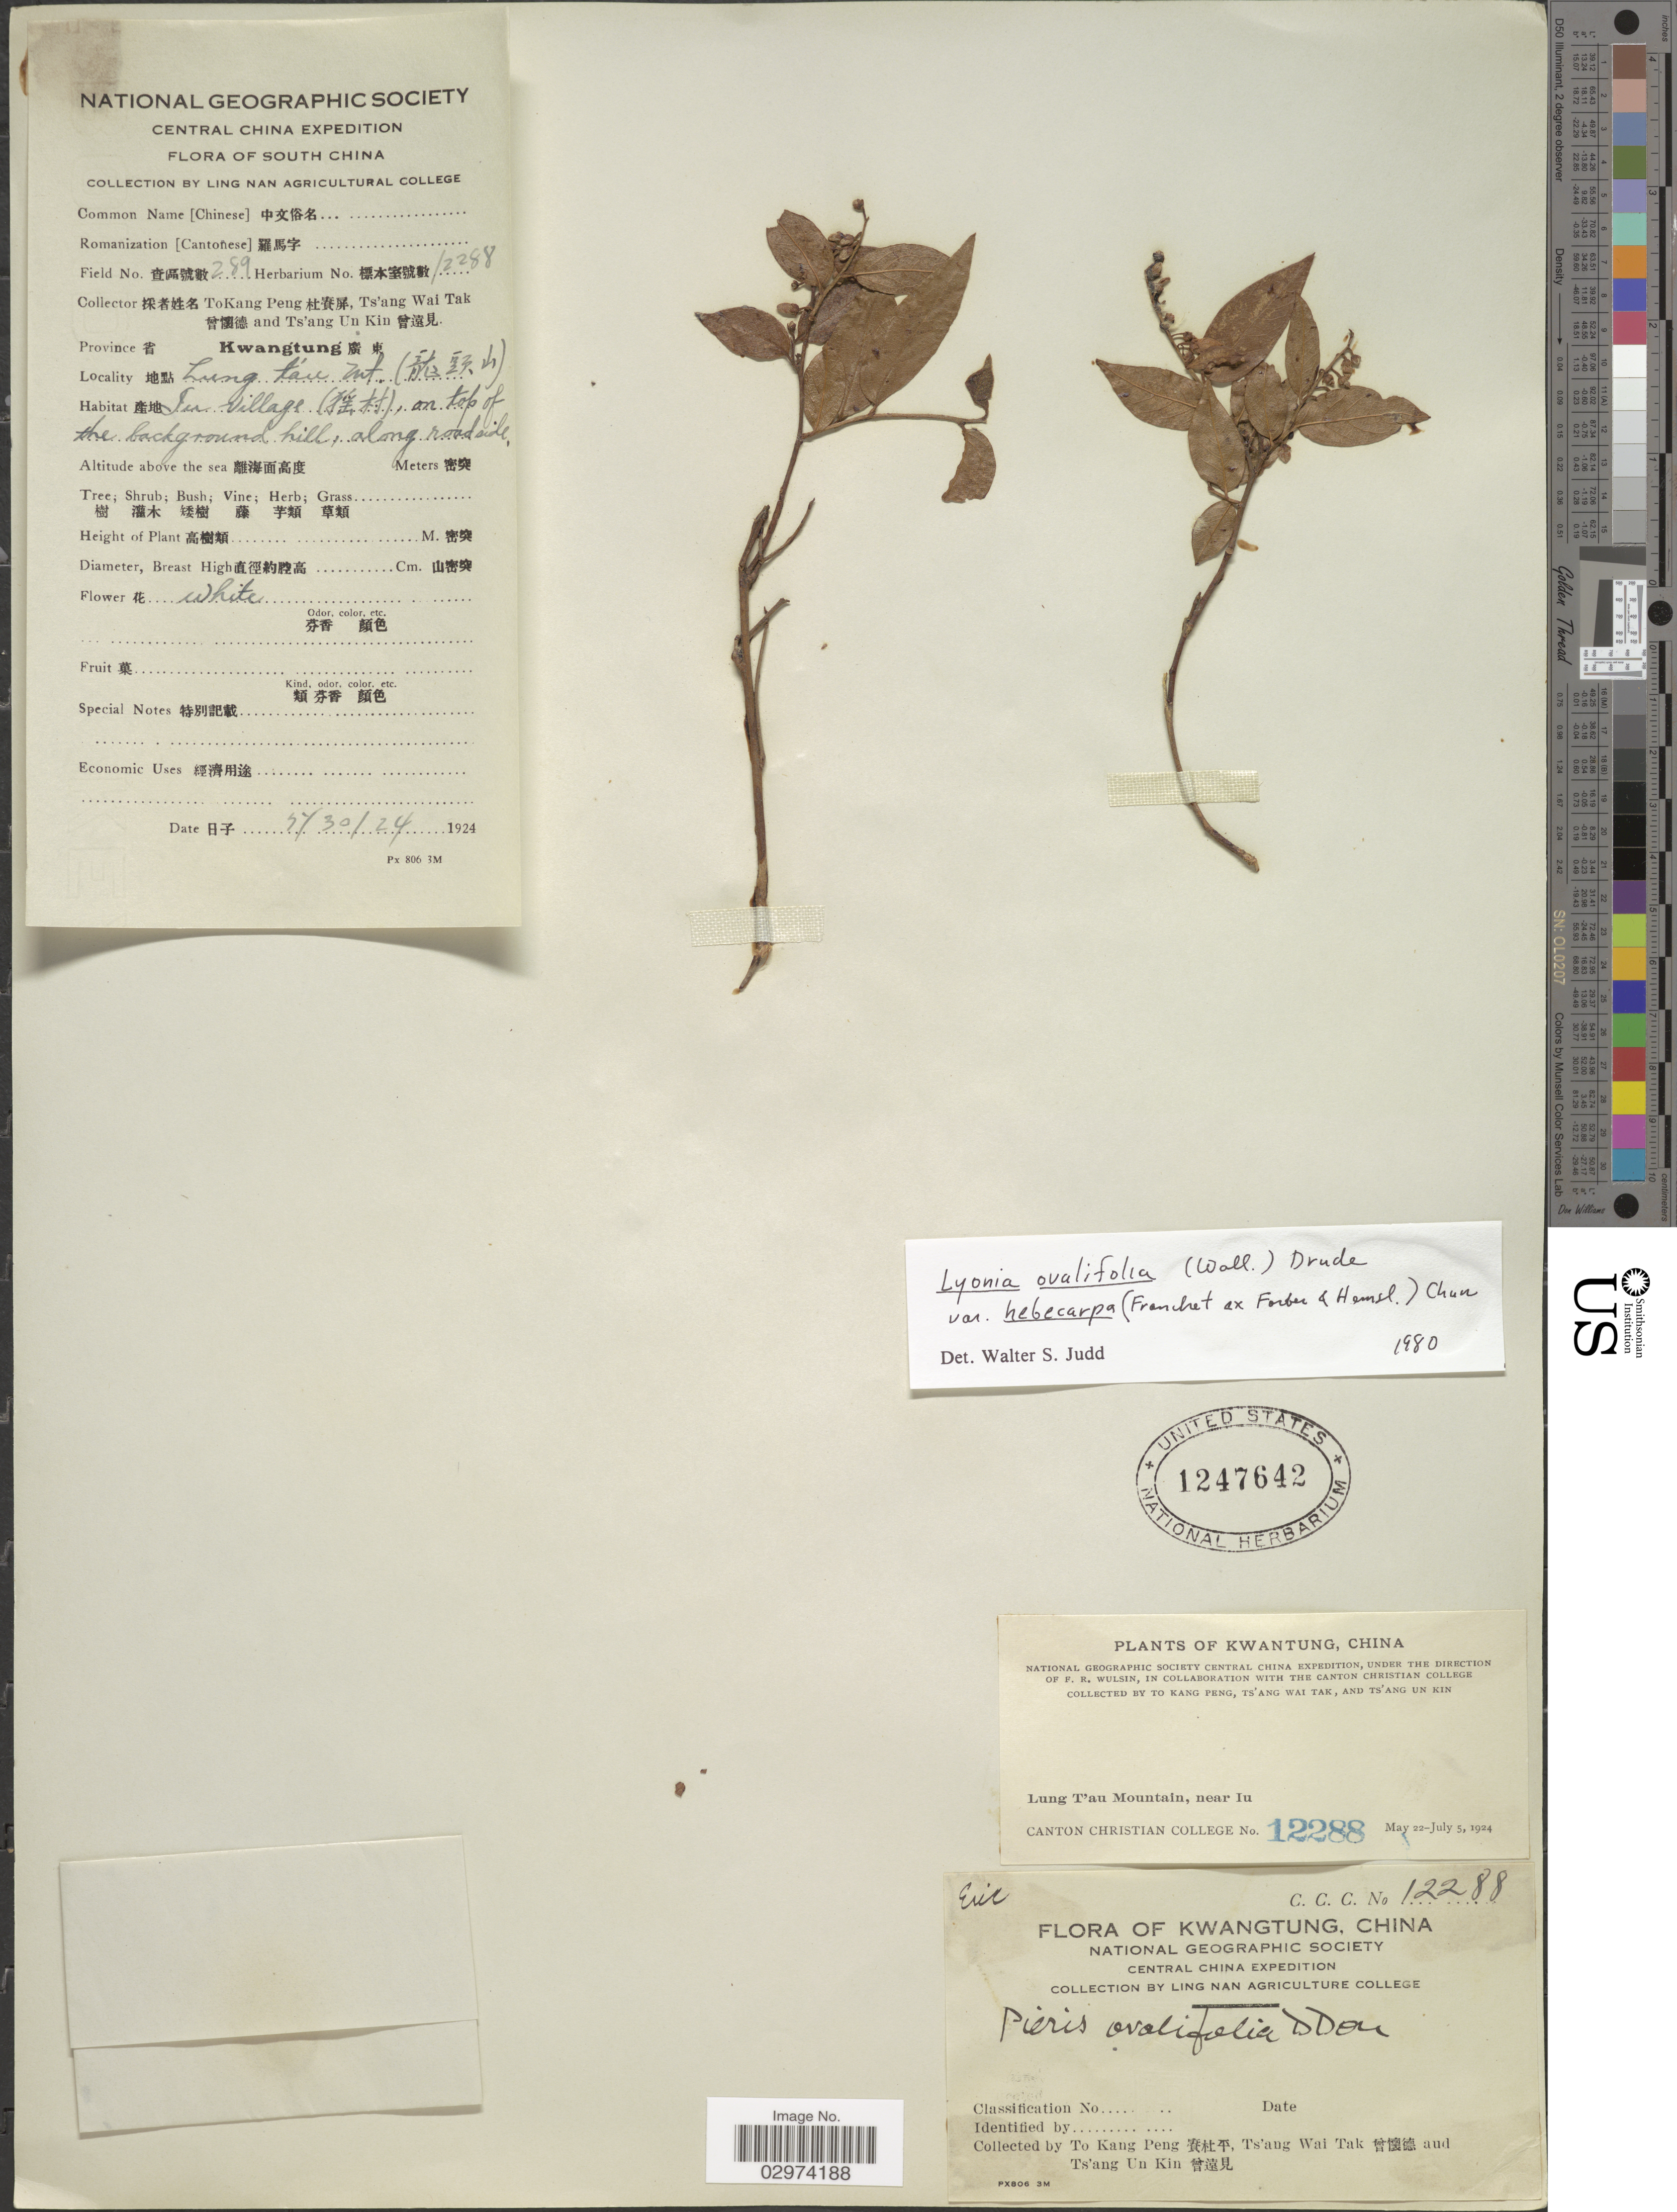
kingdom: Plantae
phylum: Tracheophyta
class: Magnoliopsida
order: Ericales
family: Ericaceae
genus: Lyonia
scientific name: Lyonia ovalifolia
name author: (Wall.) Drude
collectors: Tokang Peng, W. T. Tsang & U. K. Tsang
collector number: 12288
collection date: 1924-05-30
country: China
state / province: Guangdong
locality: Province Kwangtung. Lung t'au Mt. (X). Ju village (X), on top of the background hill, along road side.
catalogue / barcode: US 1247642